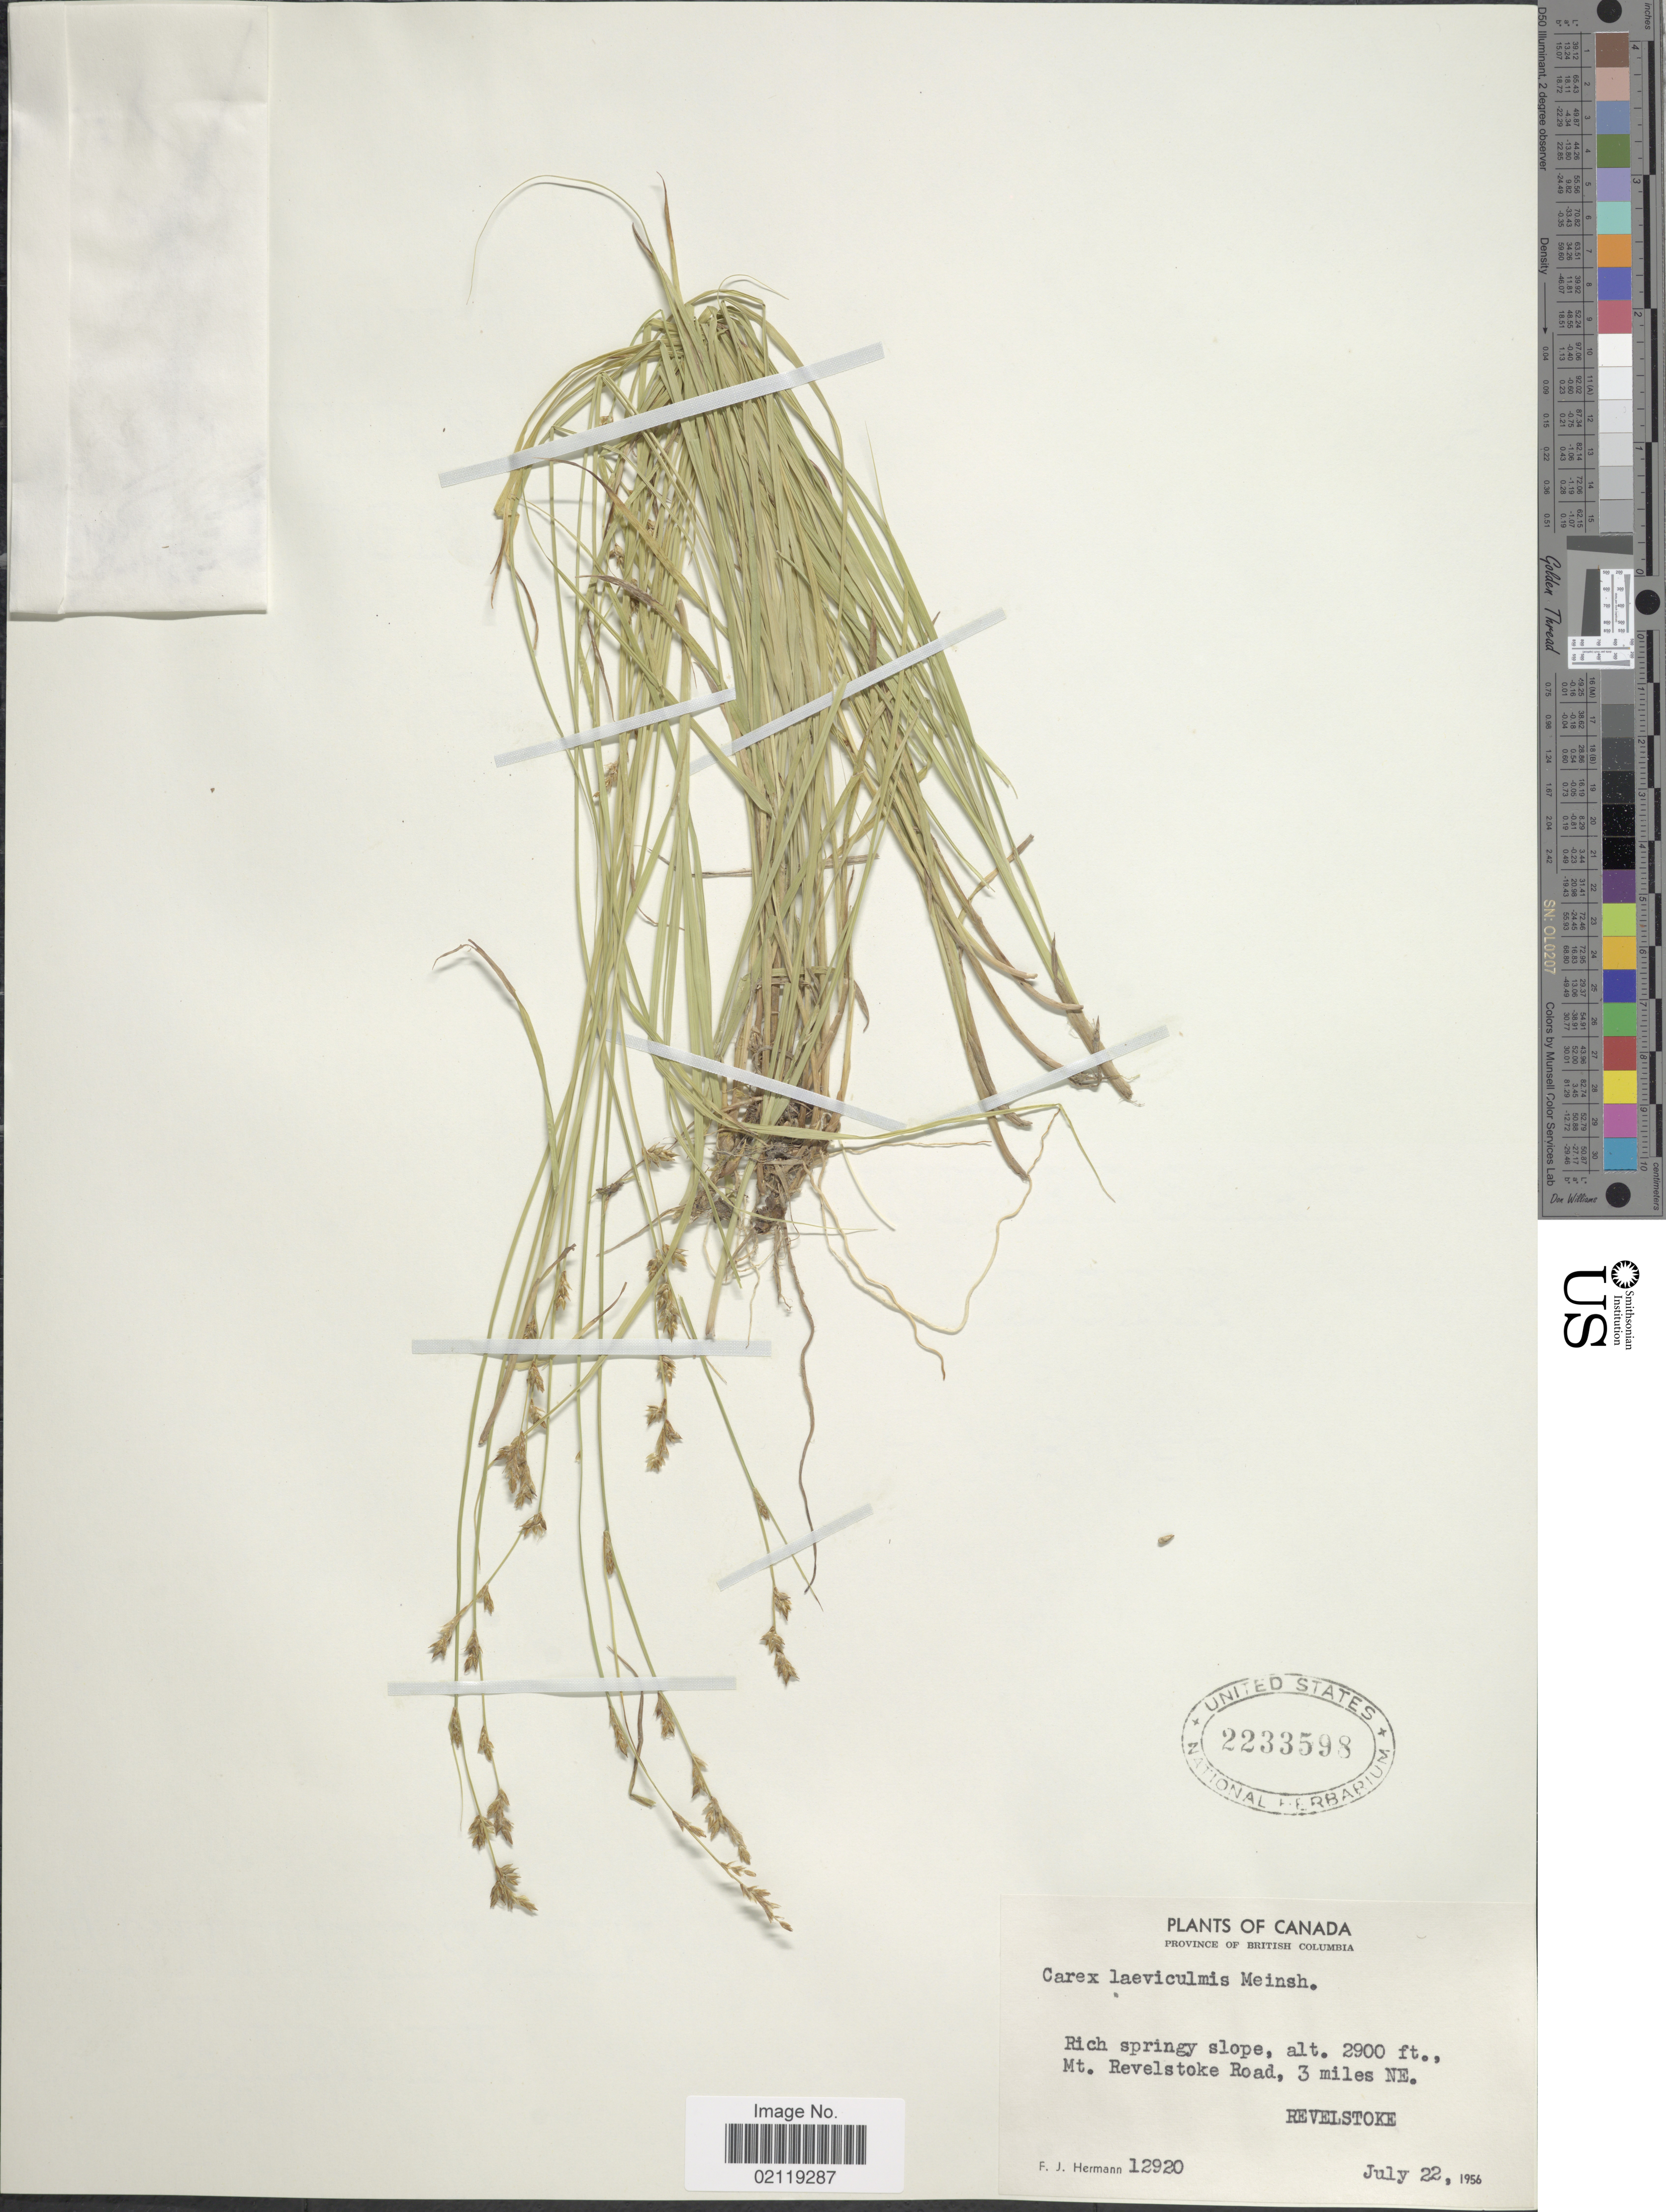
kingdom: Plantae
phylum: Tracheophyta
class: Liliopsida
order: Poales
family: Cyperaceae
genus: Carex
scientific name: Carex laeviculmis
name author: Meinsh.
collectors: F. J. Hermann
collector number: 12920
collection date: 1956-07-22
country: Canada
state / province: British Columbia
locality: Rich springy slope, Mt. Revelstoke Road, 3 miles NE. Revelstoke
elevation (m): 884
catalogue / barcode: US 2233598